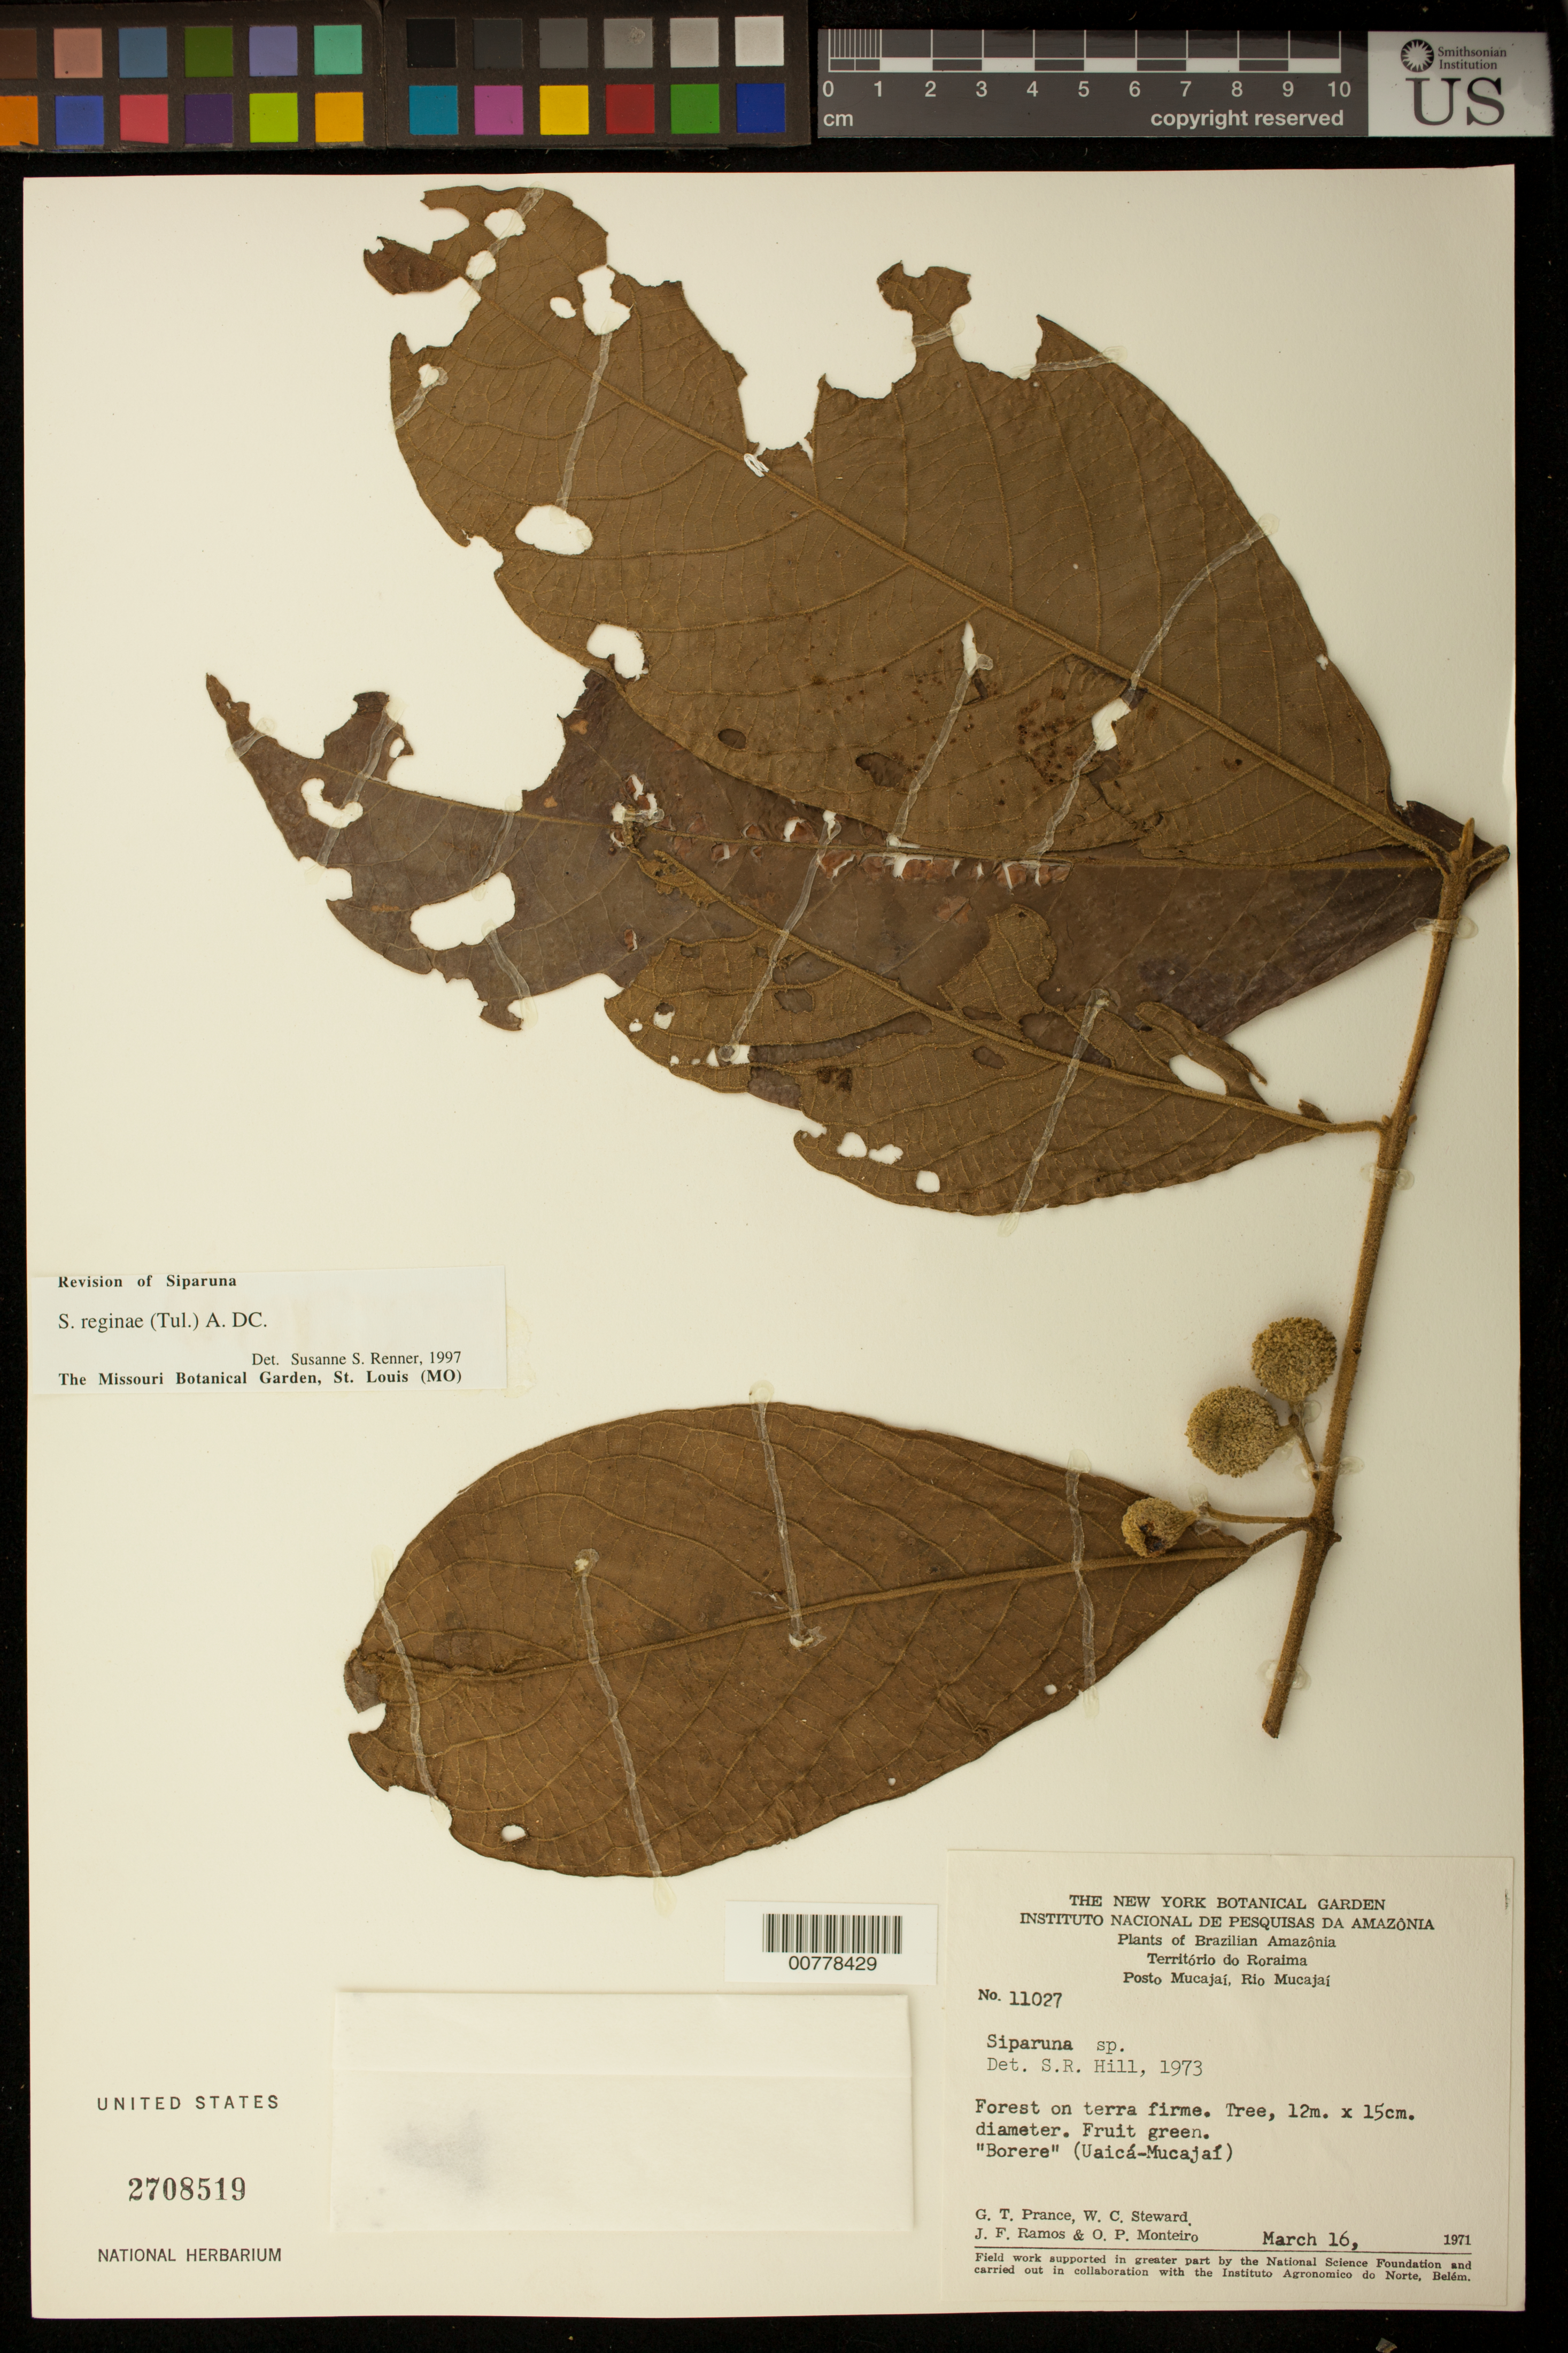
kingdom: Plantae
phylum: Tracheophyta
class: Magnoliopsida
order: Laurales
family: Siparunaceae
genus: Siparuna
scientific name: Siparuna reginae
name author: (Tul.) A. DC.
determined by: Renner, S. S.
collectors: G. T. Prance, W. C. Steward, J. F. Ramos & O. P. Monteiro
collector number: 11027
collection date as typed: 16-Mar-71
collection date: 1971-03-16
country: Brazil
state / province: Roraima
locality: Posto Mucajaí, Río Mucujaí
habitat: Forest on terra firme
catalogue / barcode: US 2708519